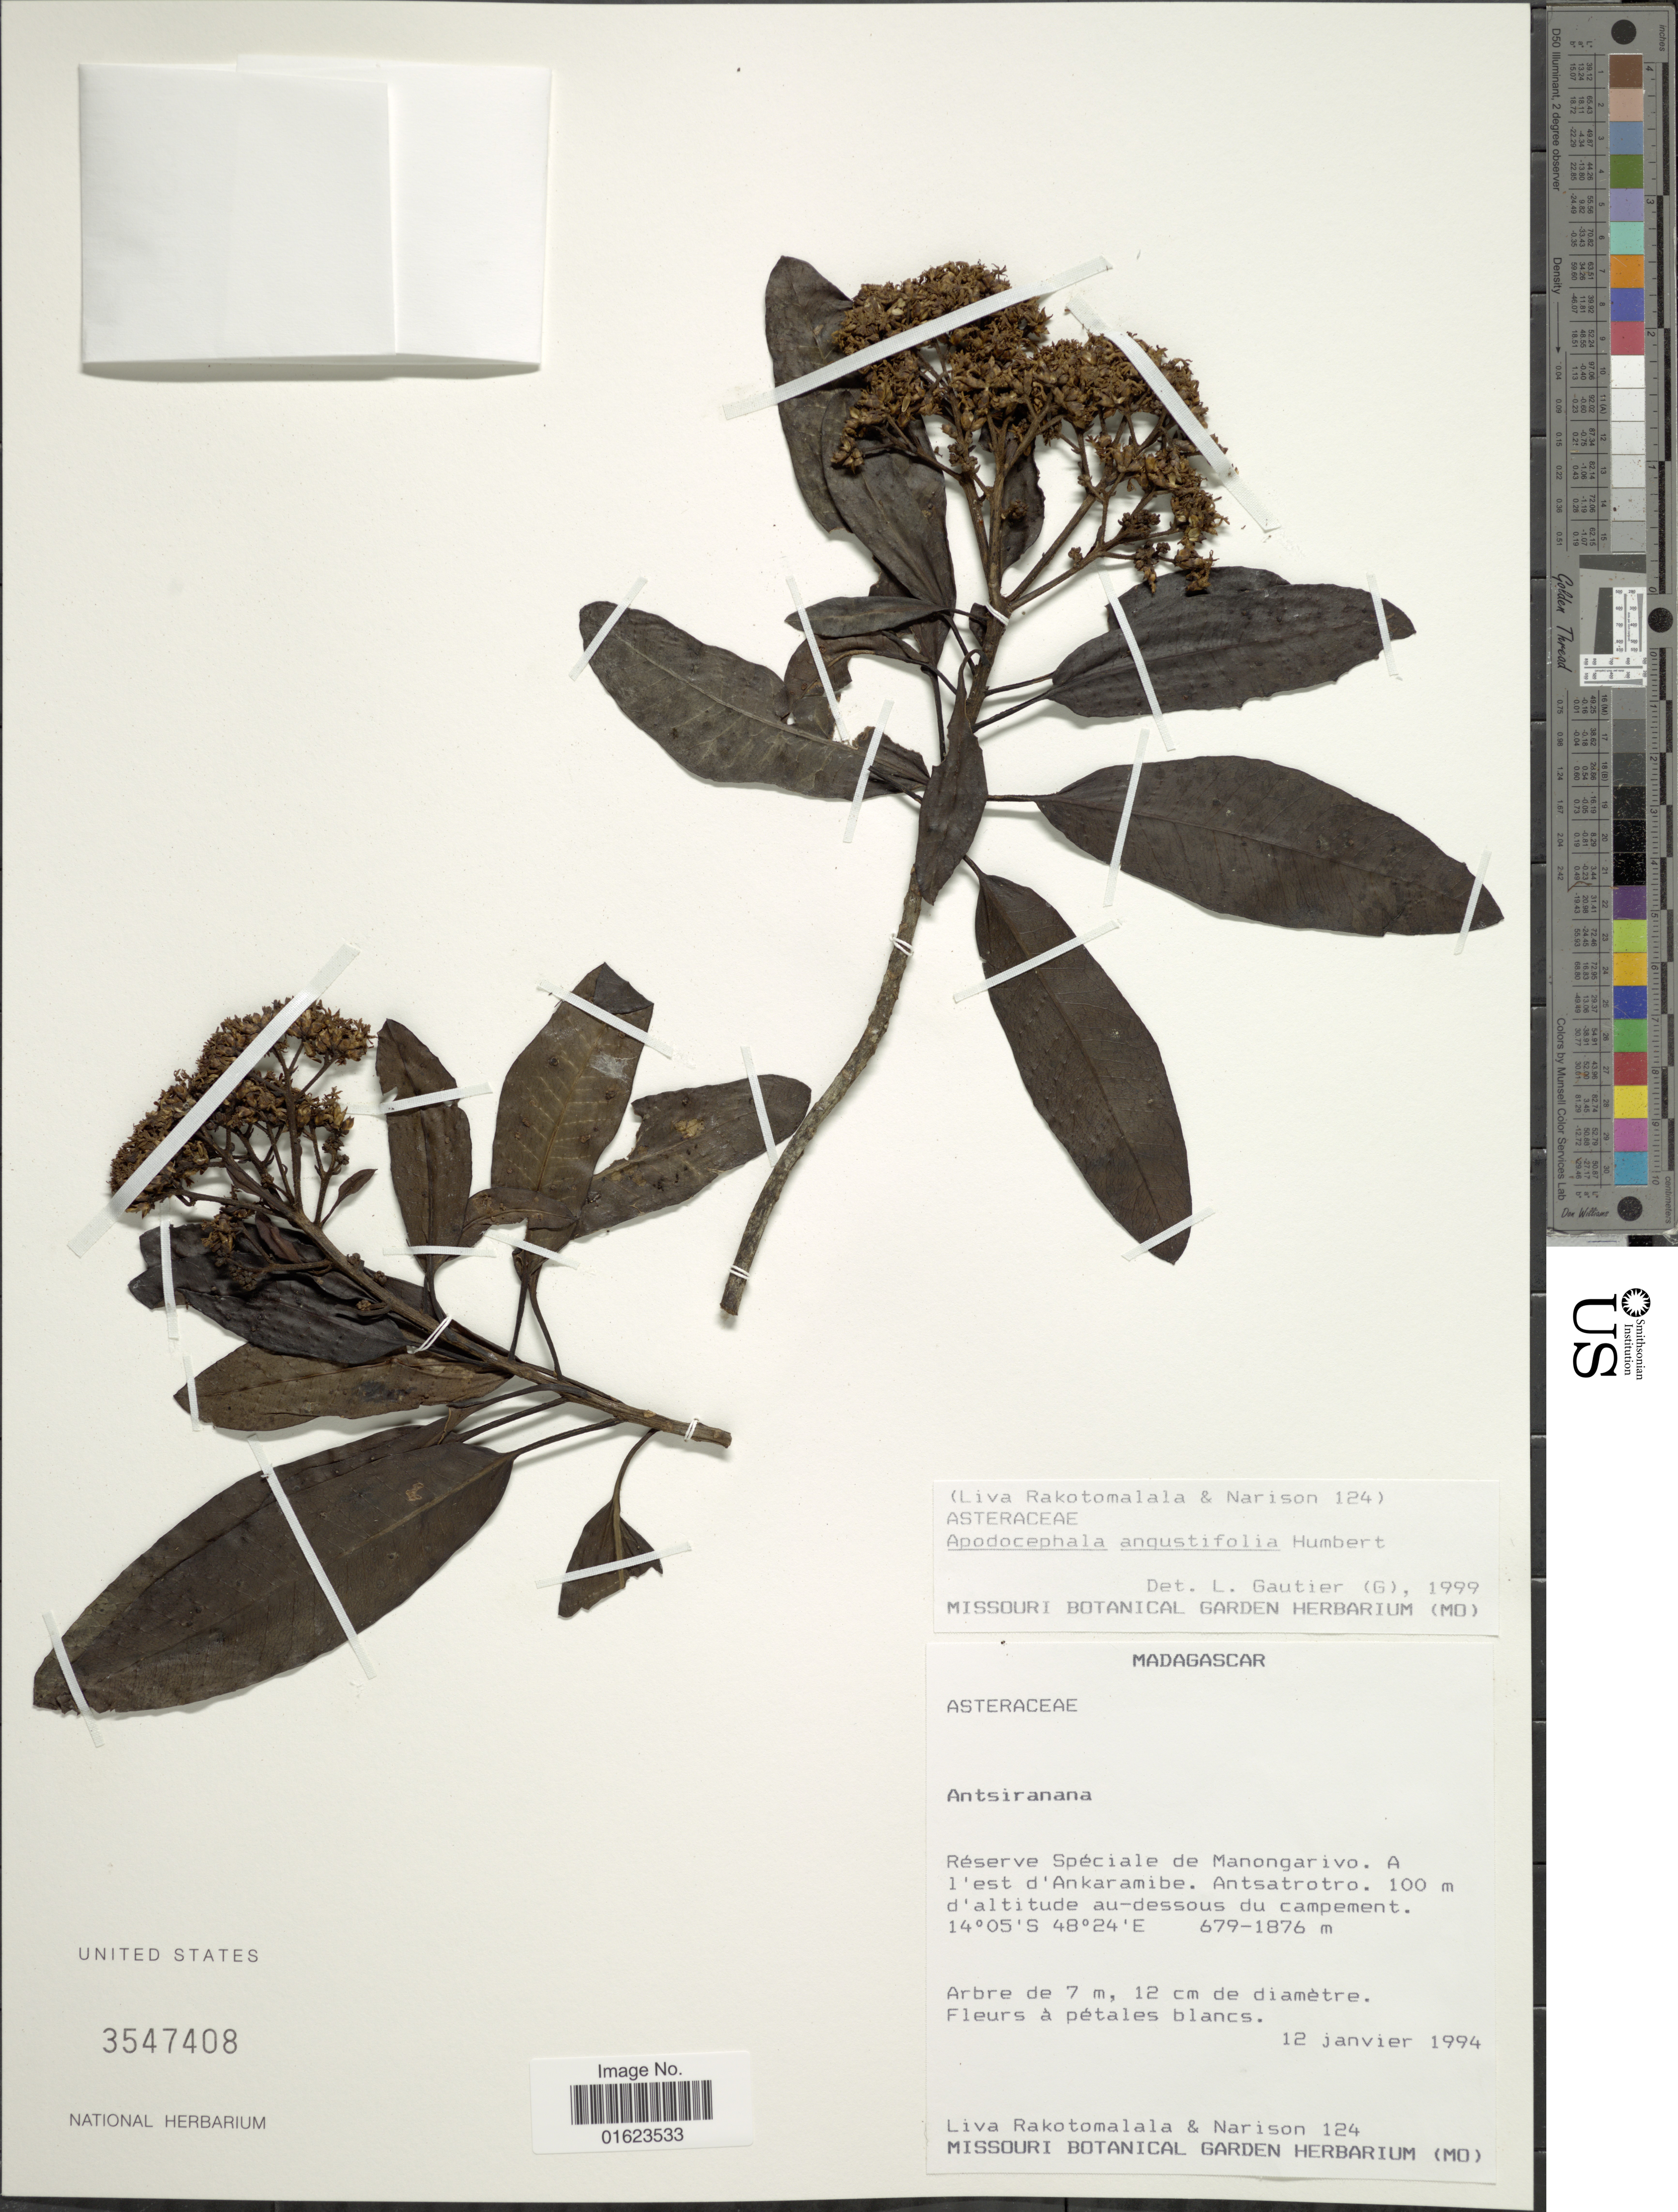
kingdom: Plantae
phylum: Tracheophyta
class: Magnoliopsida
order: Asterales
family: Asteraceae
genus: Apodocephala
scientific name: Apodocephala angustifolia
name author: Humbert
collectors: L. Rakotomalala & -. Narison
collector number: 124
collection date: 1994-01-12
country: Madagascar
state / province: Diana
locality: Antsiranana, Reserve Soeciale de Manongarivo. A l'est d'Ankaramibe, Antsatrotro.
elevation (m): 100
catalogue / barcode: US 3547408